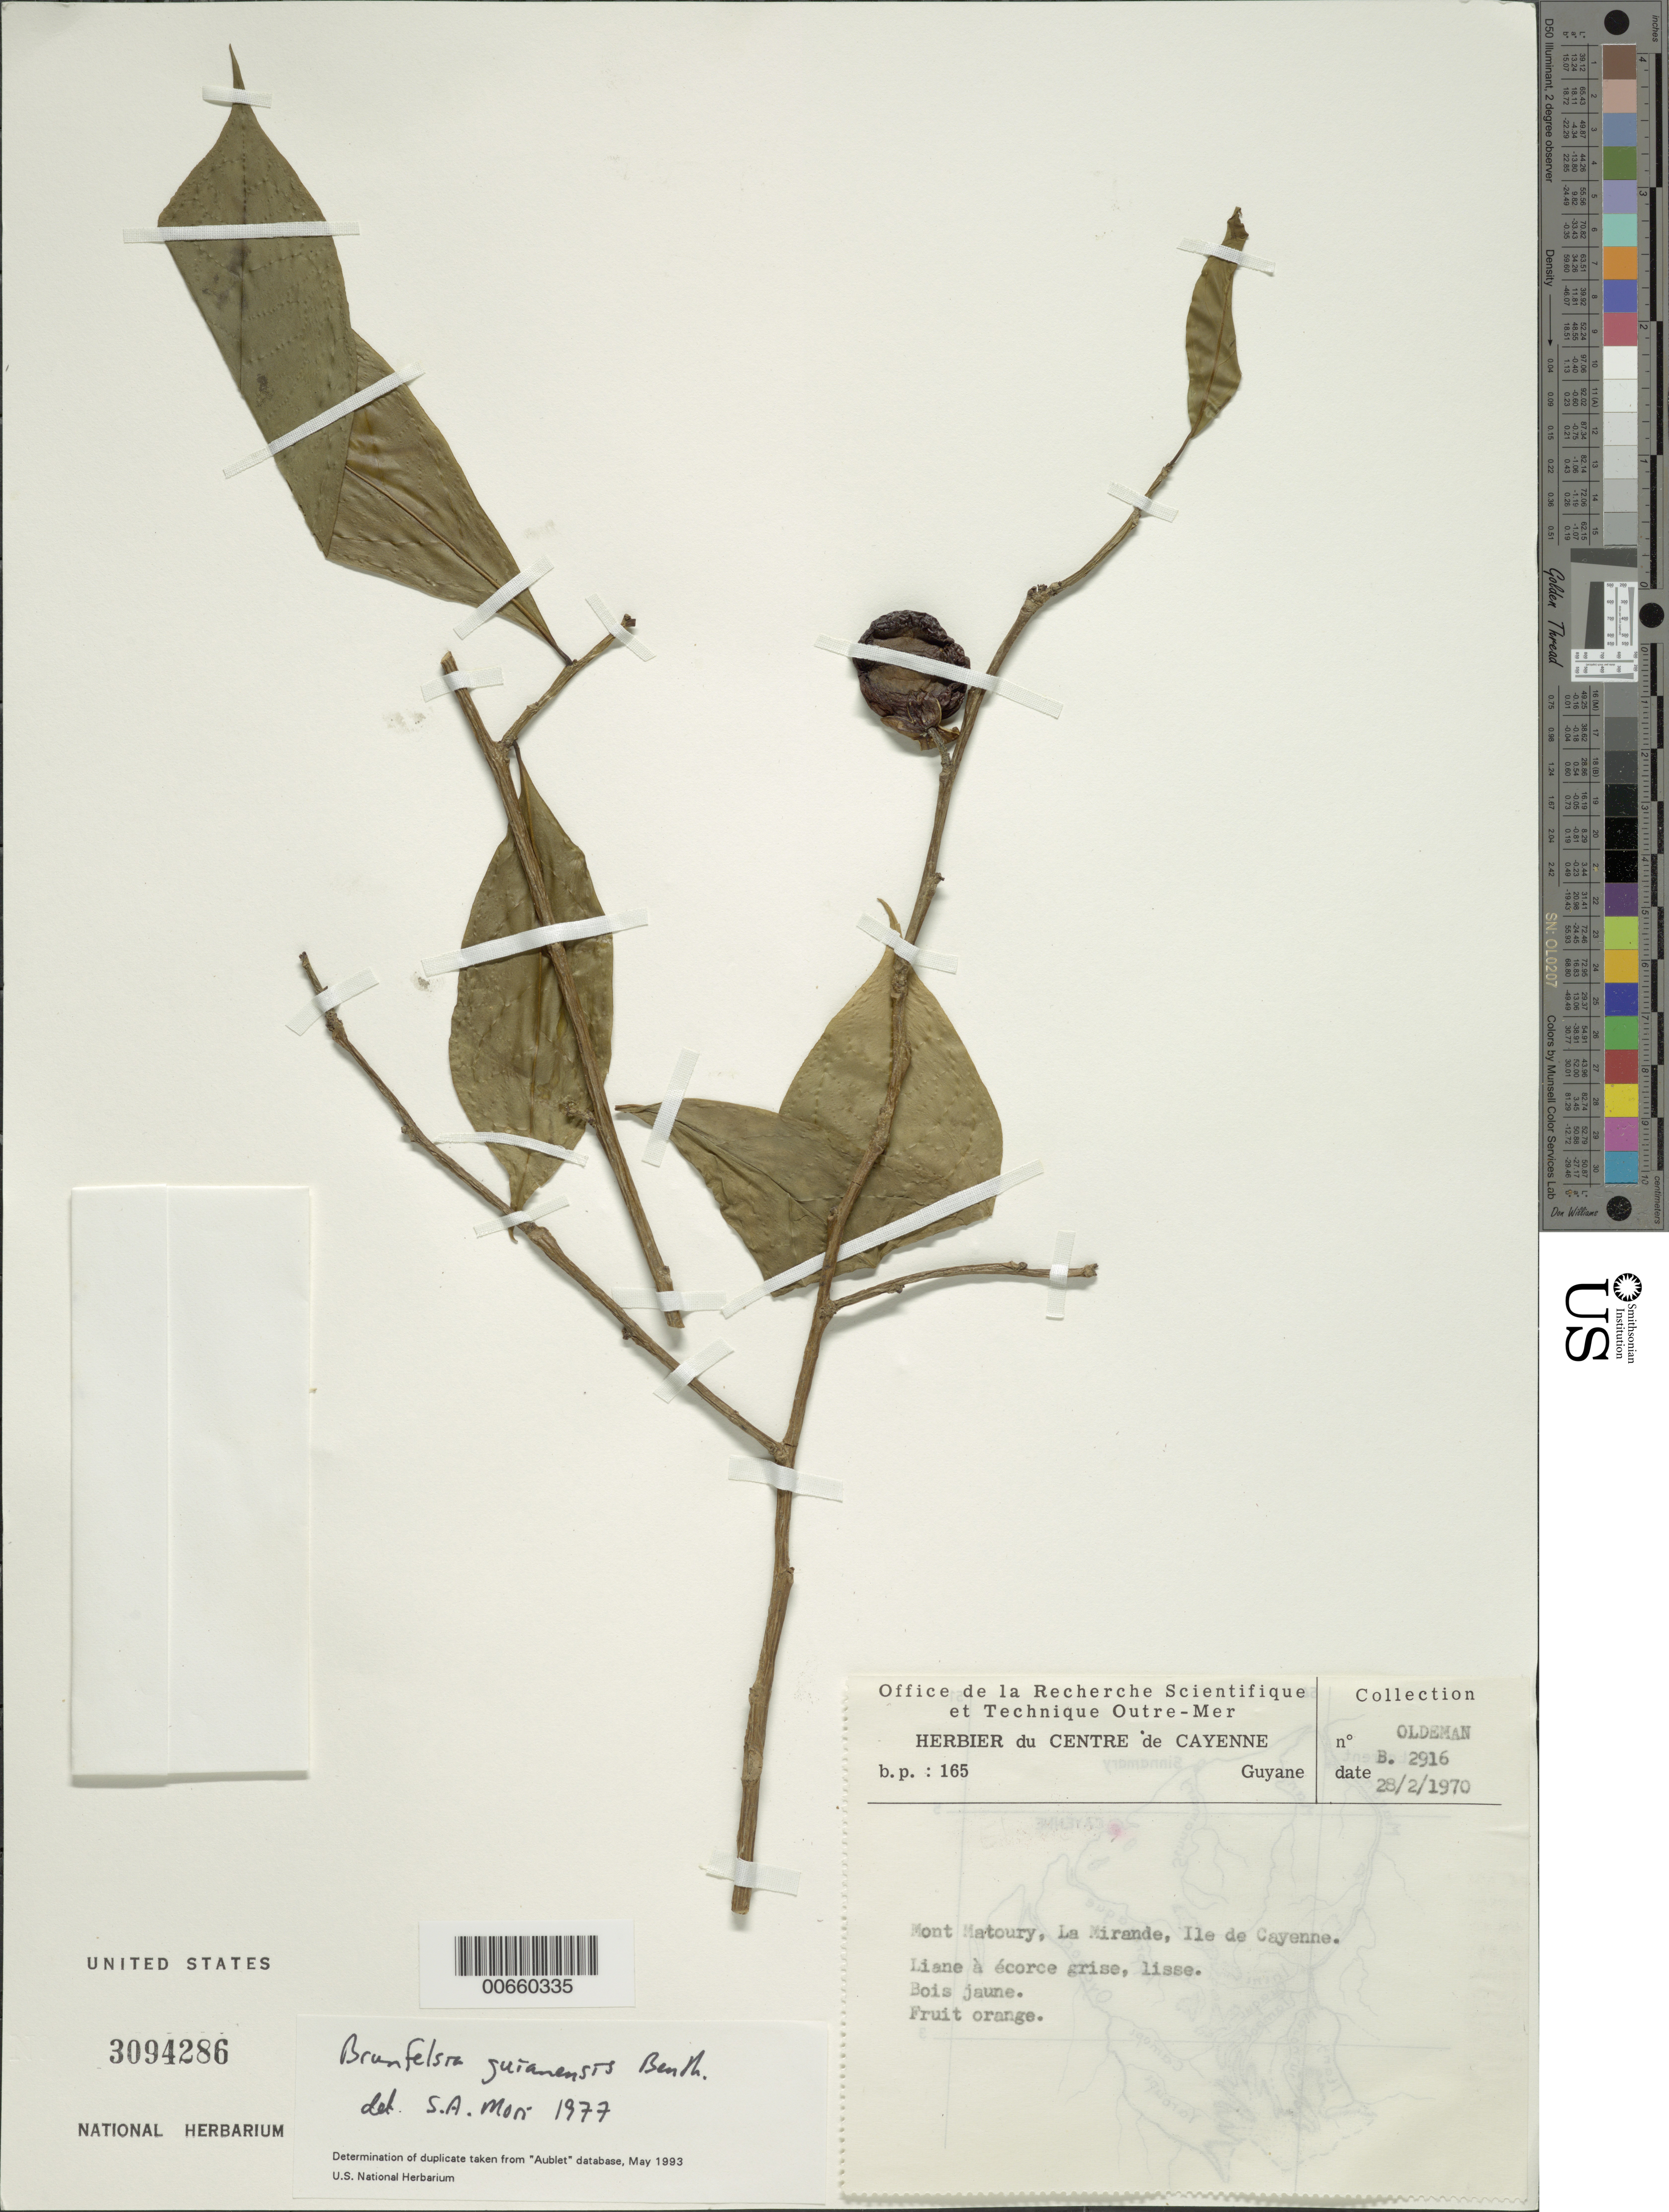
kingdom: Plantae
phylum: Tracheophyta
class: Magnoliopsida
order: Solanales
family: Solanaceae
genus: Brunfelsia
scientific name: Brunfelsia guianensis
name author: Benth.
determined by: Mori, Scott A.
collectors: R. Oldeman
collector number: B 2916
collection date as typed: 28-Feb-70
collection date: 1970-02-28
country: French Guiana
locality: Mont Grand Matoury, Ile de Cayenne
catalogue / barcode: US 3094286